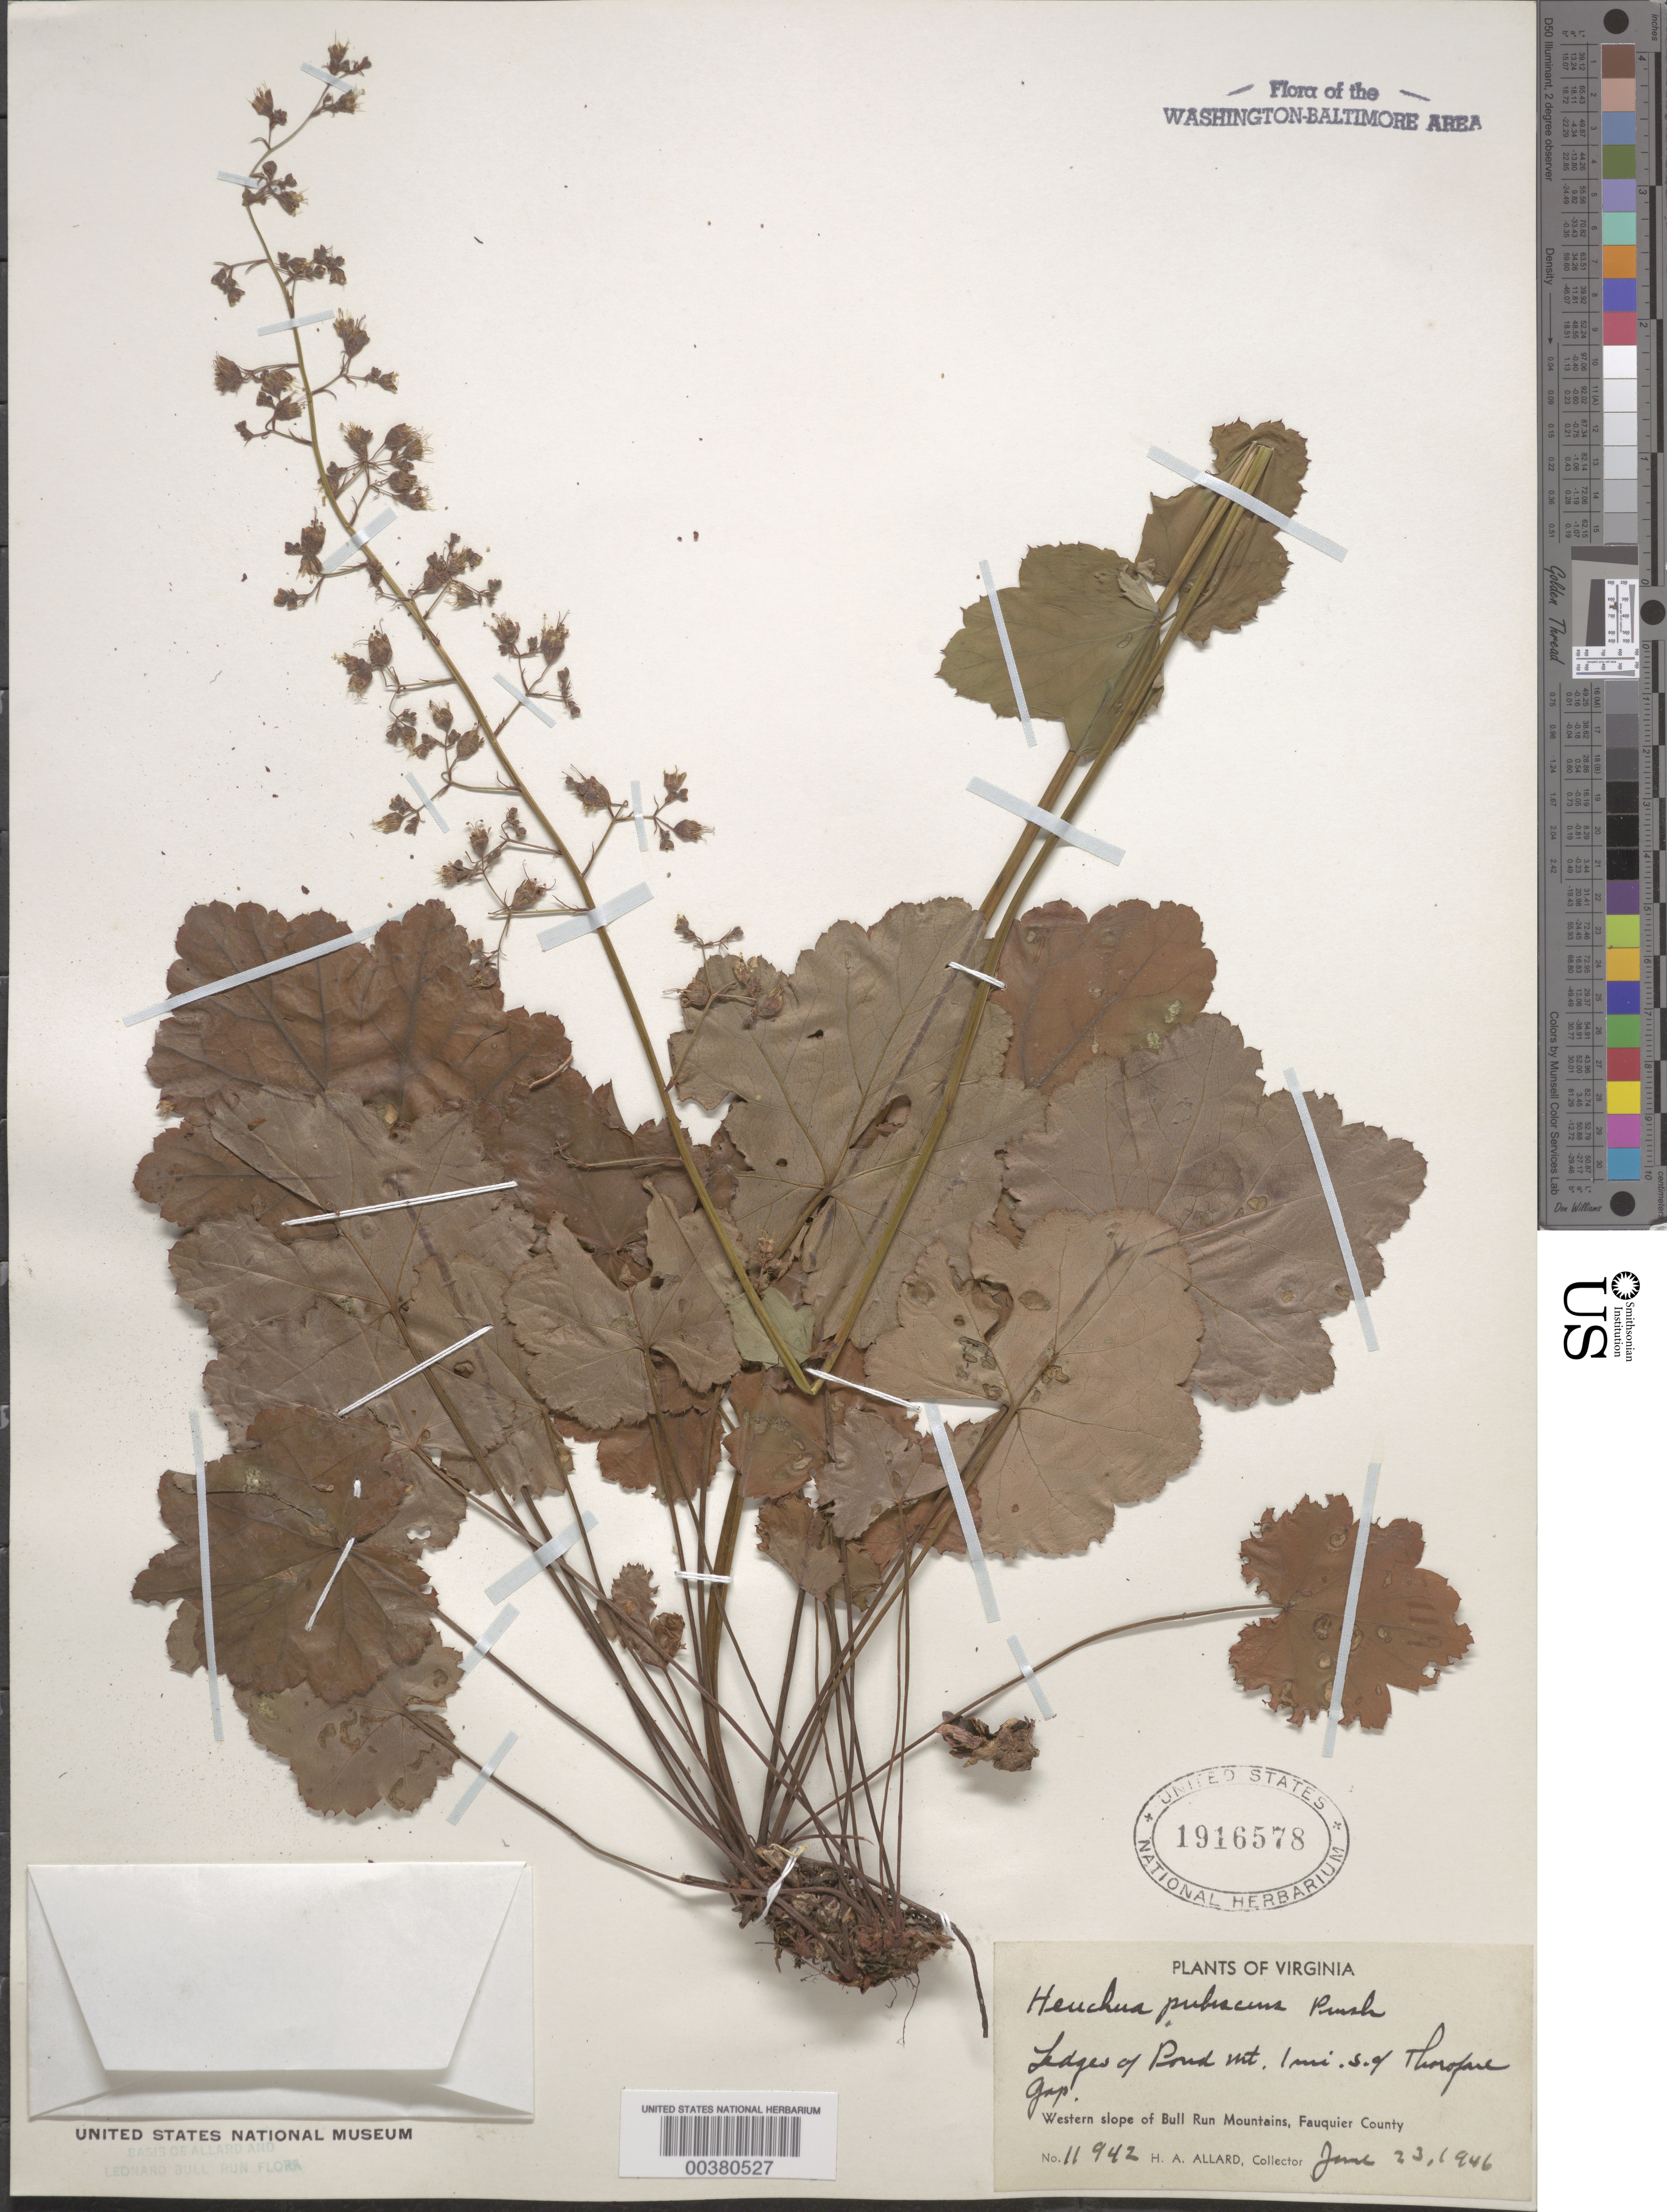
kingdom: Plantae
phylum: Tracheophyta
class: Magnoliopsida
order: Saxifragales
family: Saxifragaceae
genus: Heuchera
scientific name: Heuchera pubescens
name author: Pursh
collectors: H. A. Allard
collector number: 11942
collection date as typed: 23 Jun 1946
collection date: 1946-06-23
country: United States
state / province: Virginia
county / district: Fauquier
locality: South of Thorofare Gap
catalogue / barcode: US 1916578